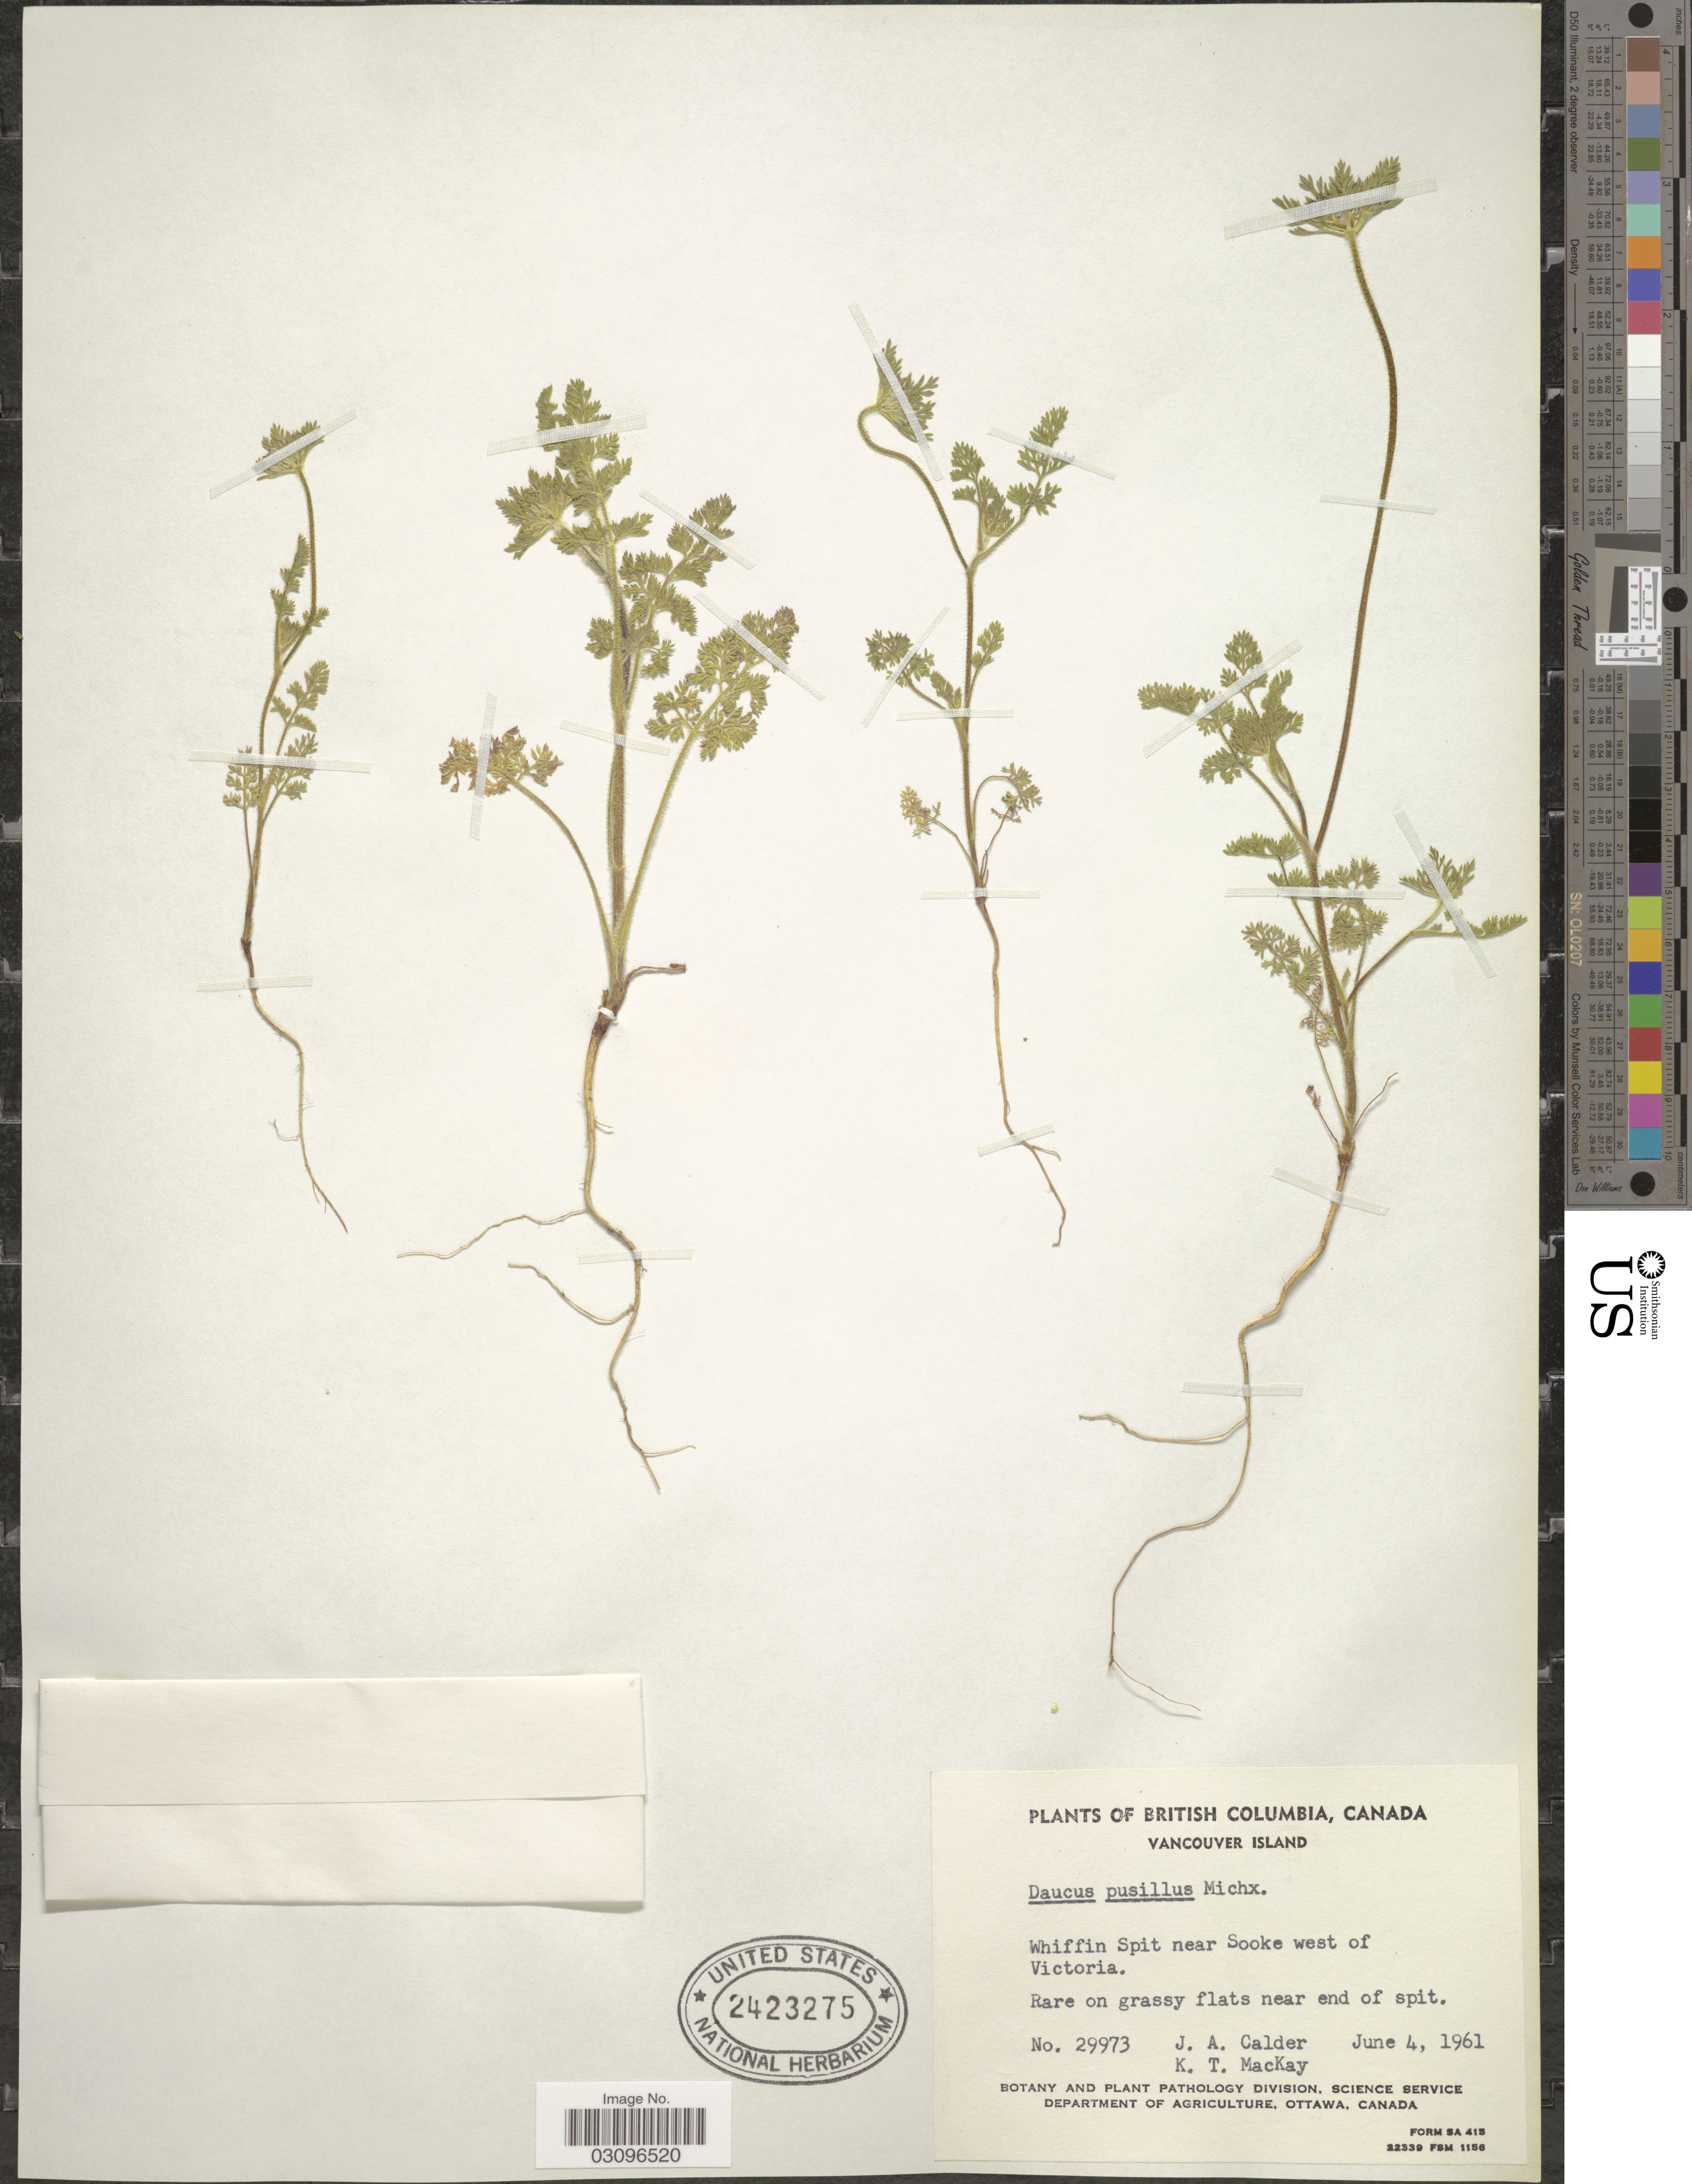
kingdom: Plantae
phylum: Tracheophyta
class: Magnoliopsida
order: Apiales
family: Apiaceae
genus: Daucus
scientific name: Daucus pusillus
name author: Michx.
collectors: J. A. Calder & K. T. Mackay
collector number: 29973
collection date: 1961-06-04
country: Canada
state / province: British Columbia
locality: Vancouver Island, Whiffin Spit near Sooke west of Victoria.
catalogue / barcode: US 2423275